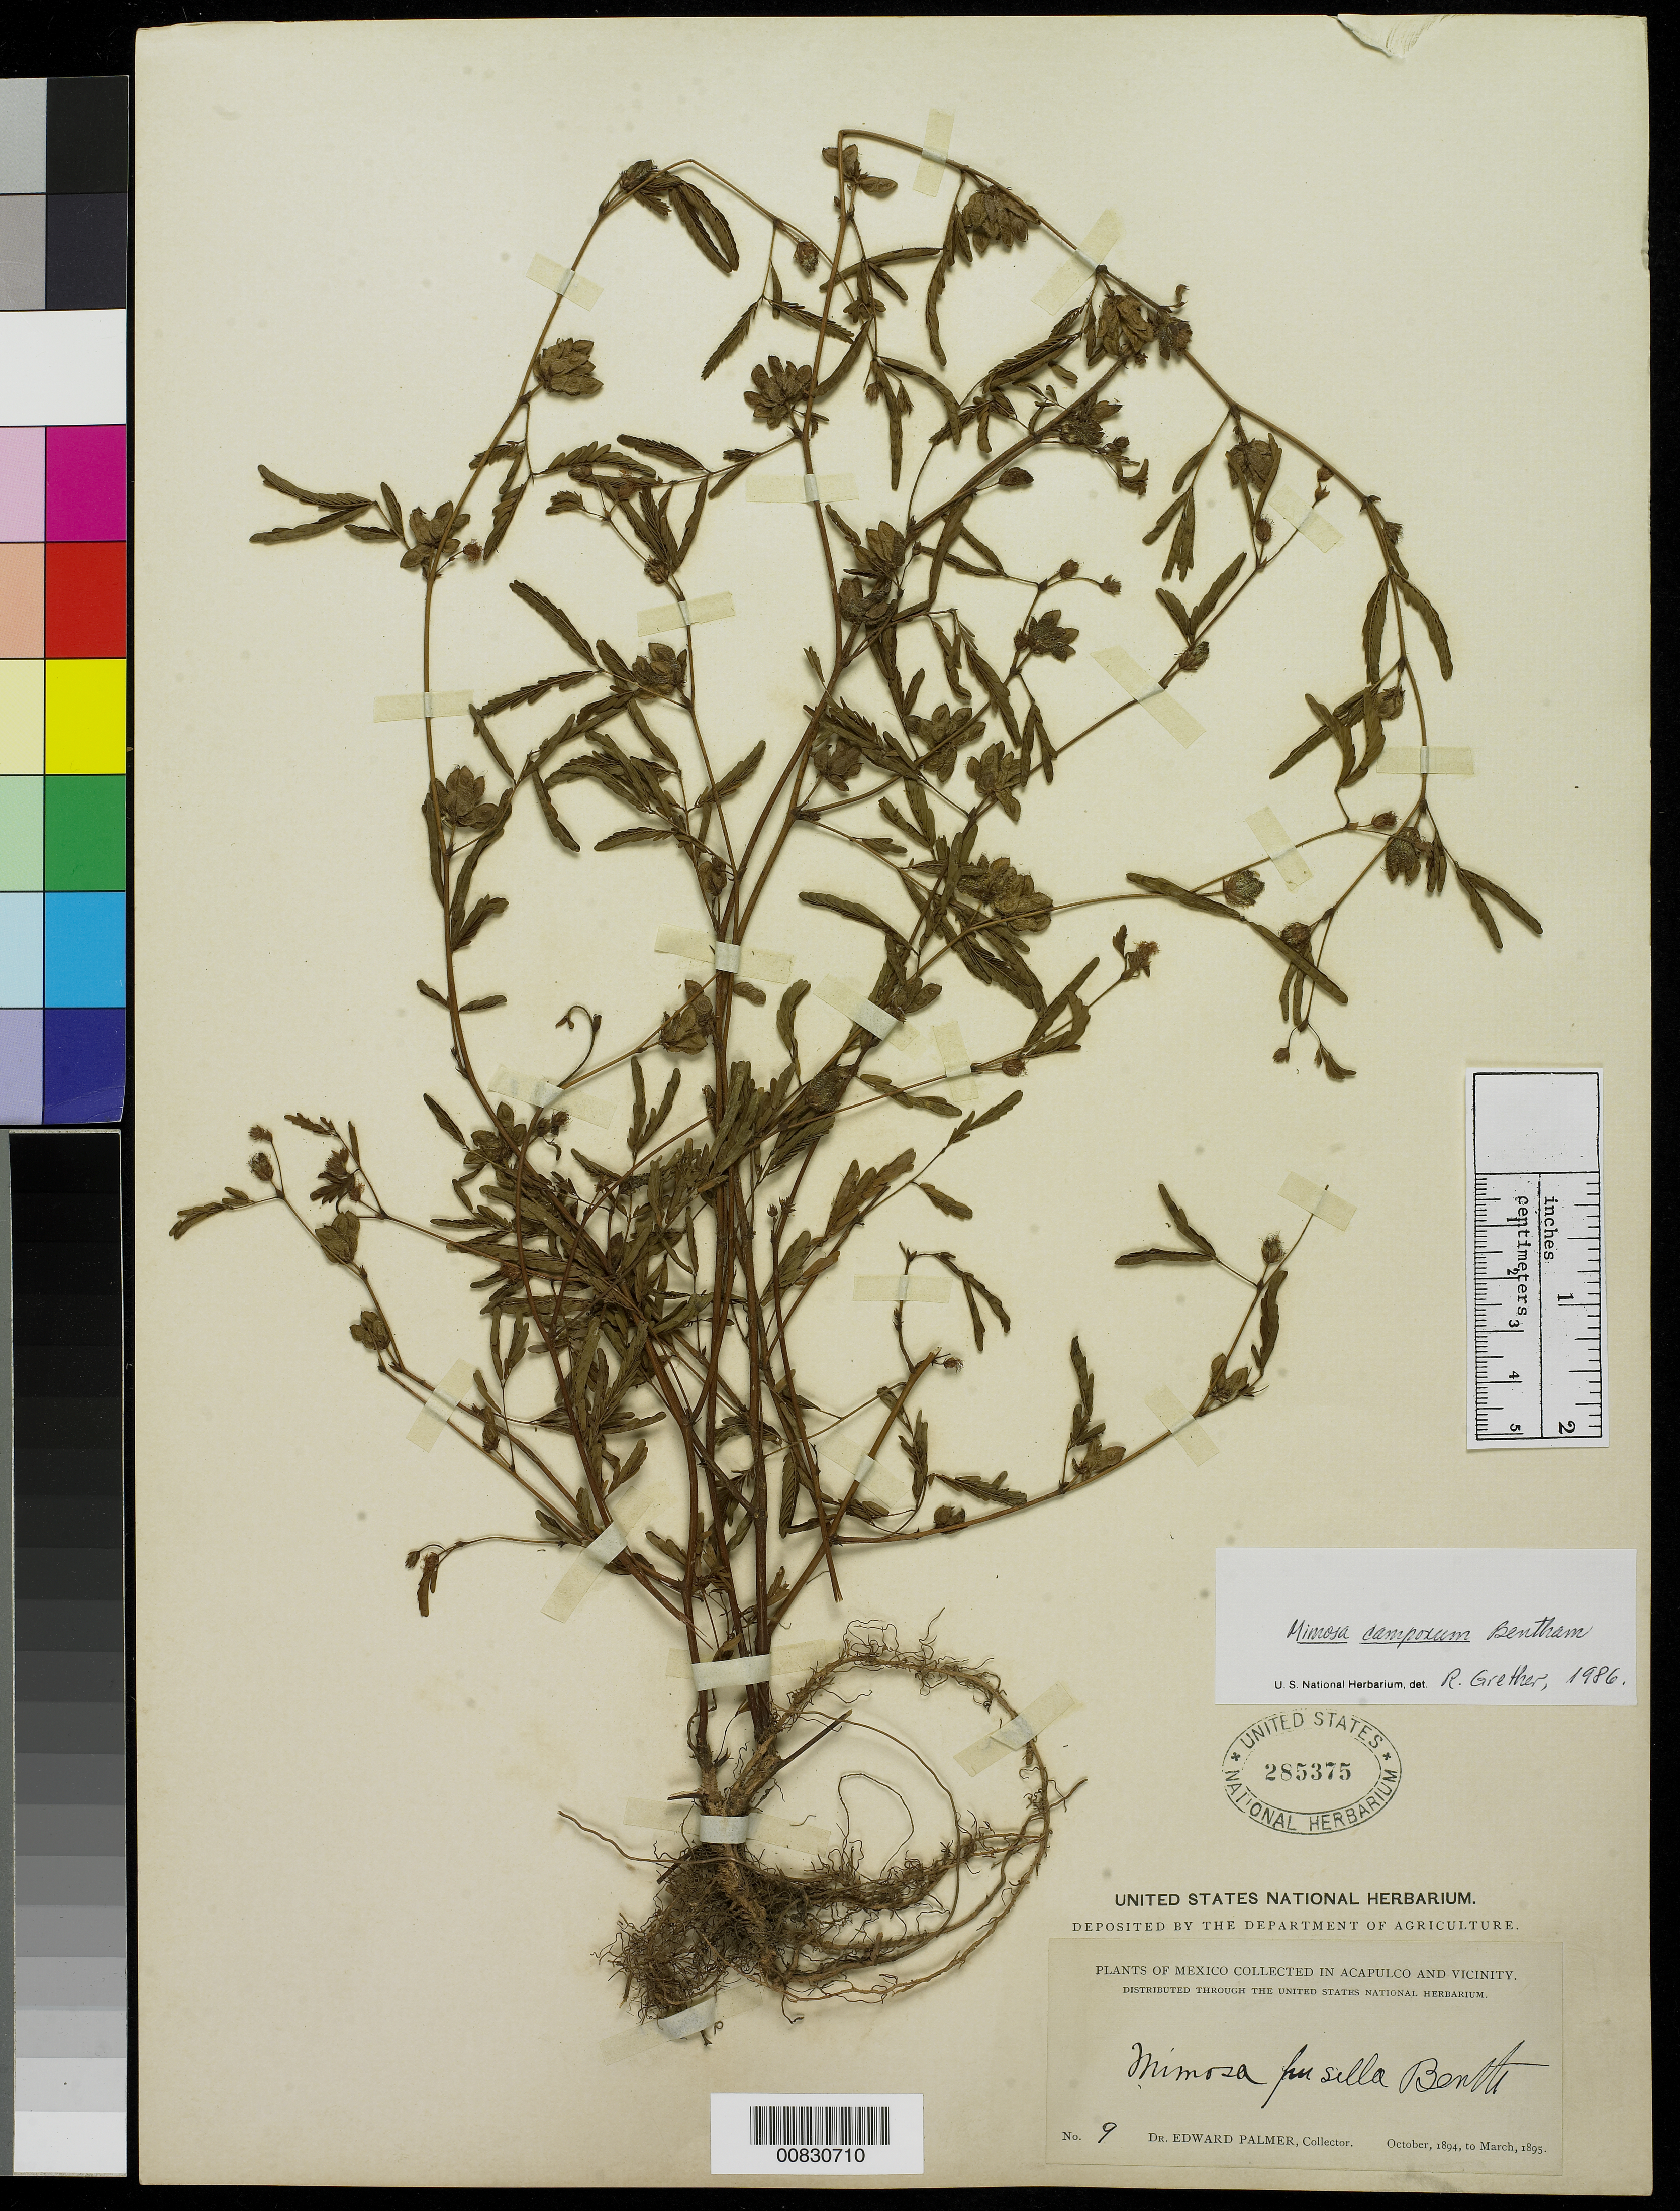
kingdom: Plantae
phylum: Tracheophyta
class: Magnoliopsida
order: Fabales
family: Fabaceae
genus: Mimosa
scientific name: Mimosa camporum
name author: Benth.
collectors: E. Palmer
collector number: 9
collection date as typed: Oct 1894 to -- Mar 1895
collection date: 1894-10/1895-03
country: Mexico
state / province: Guerrero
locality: Acapulco, Guerrero and vicinity.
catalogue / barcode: US 285375